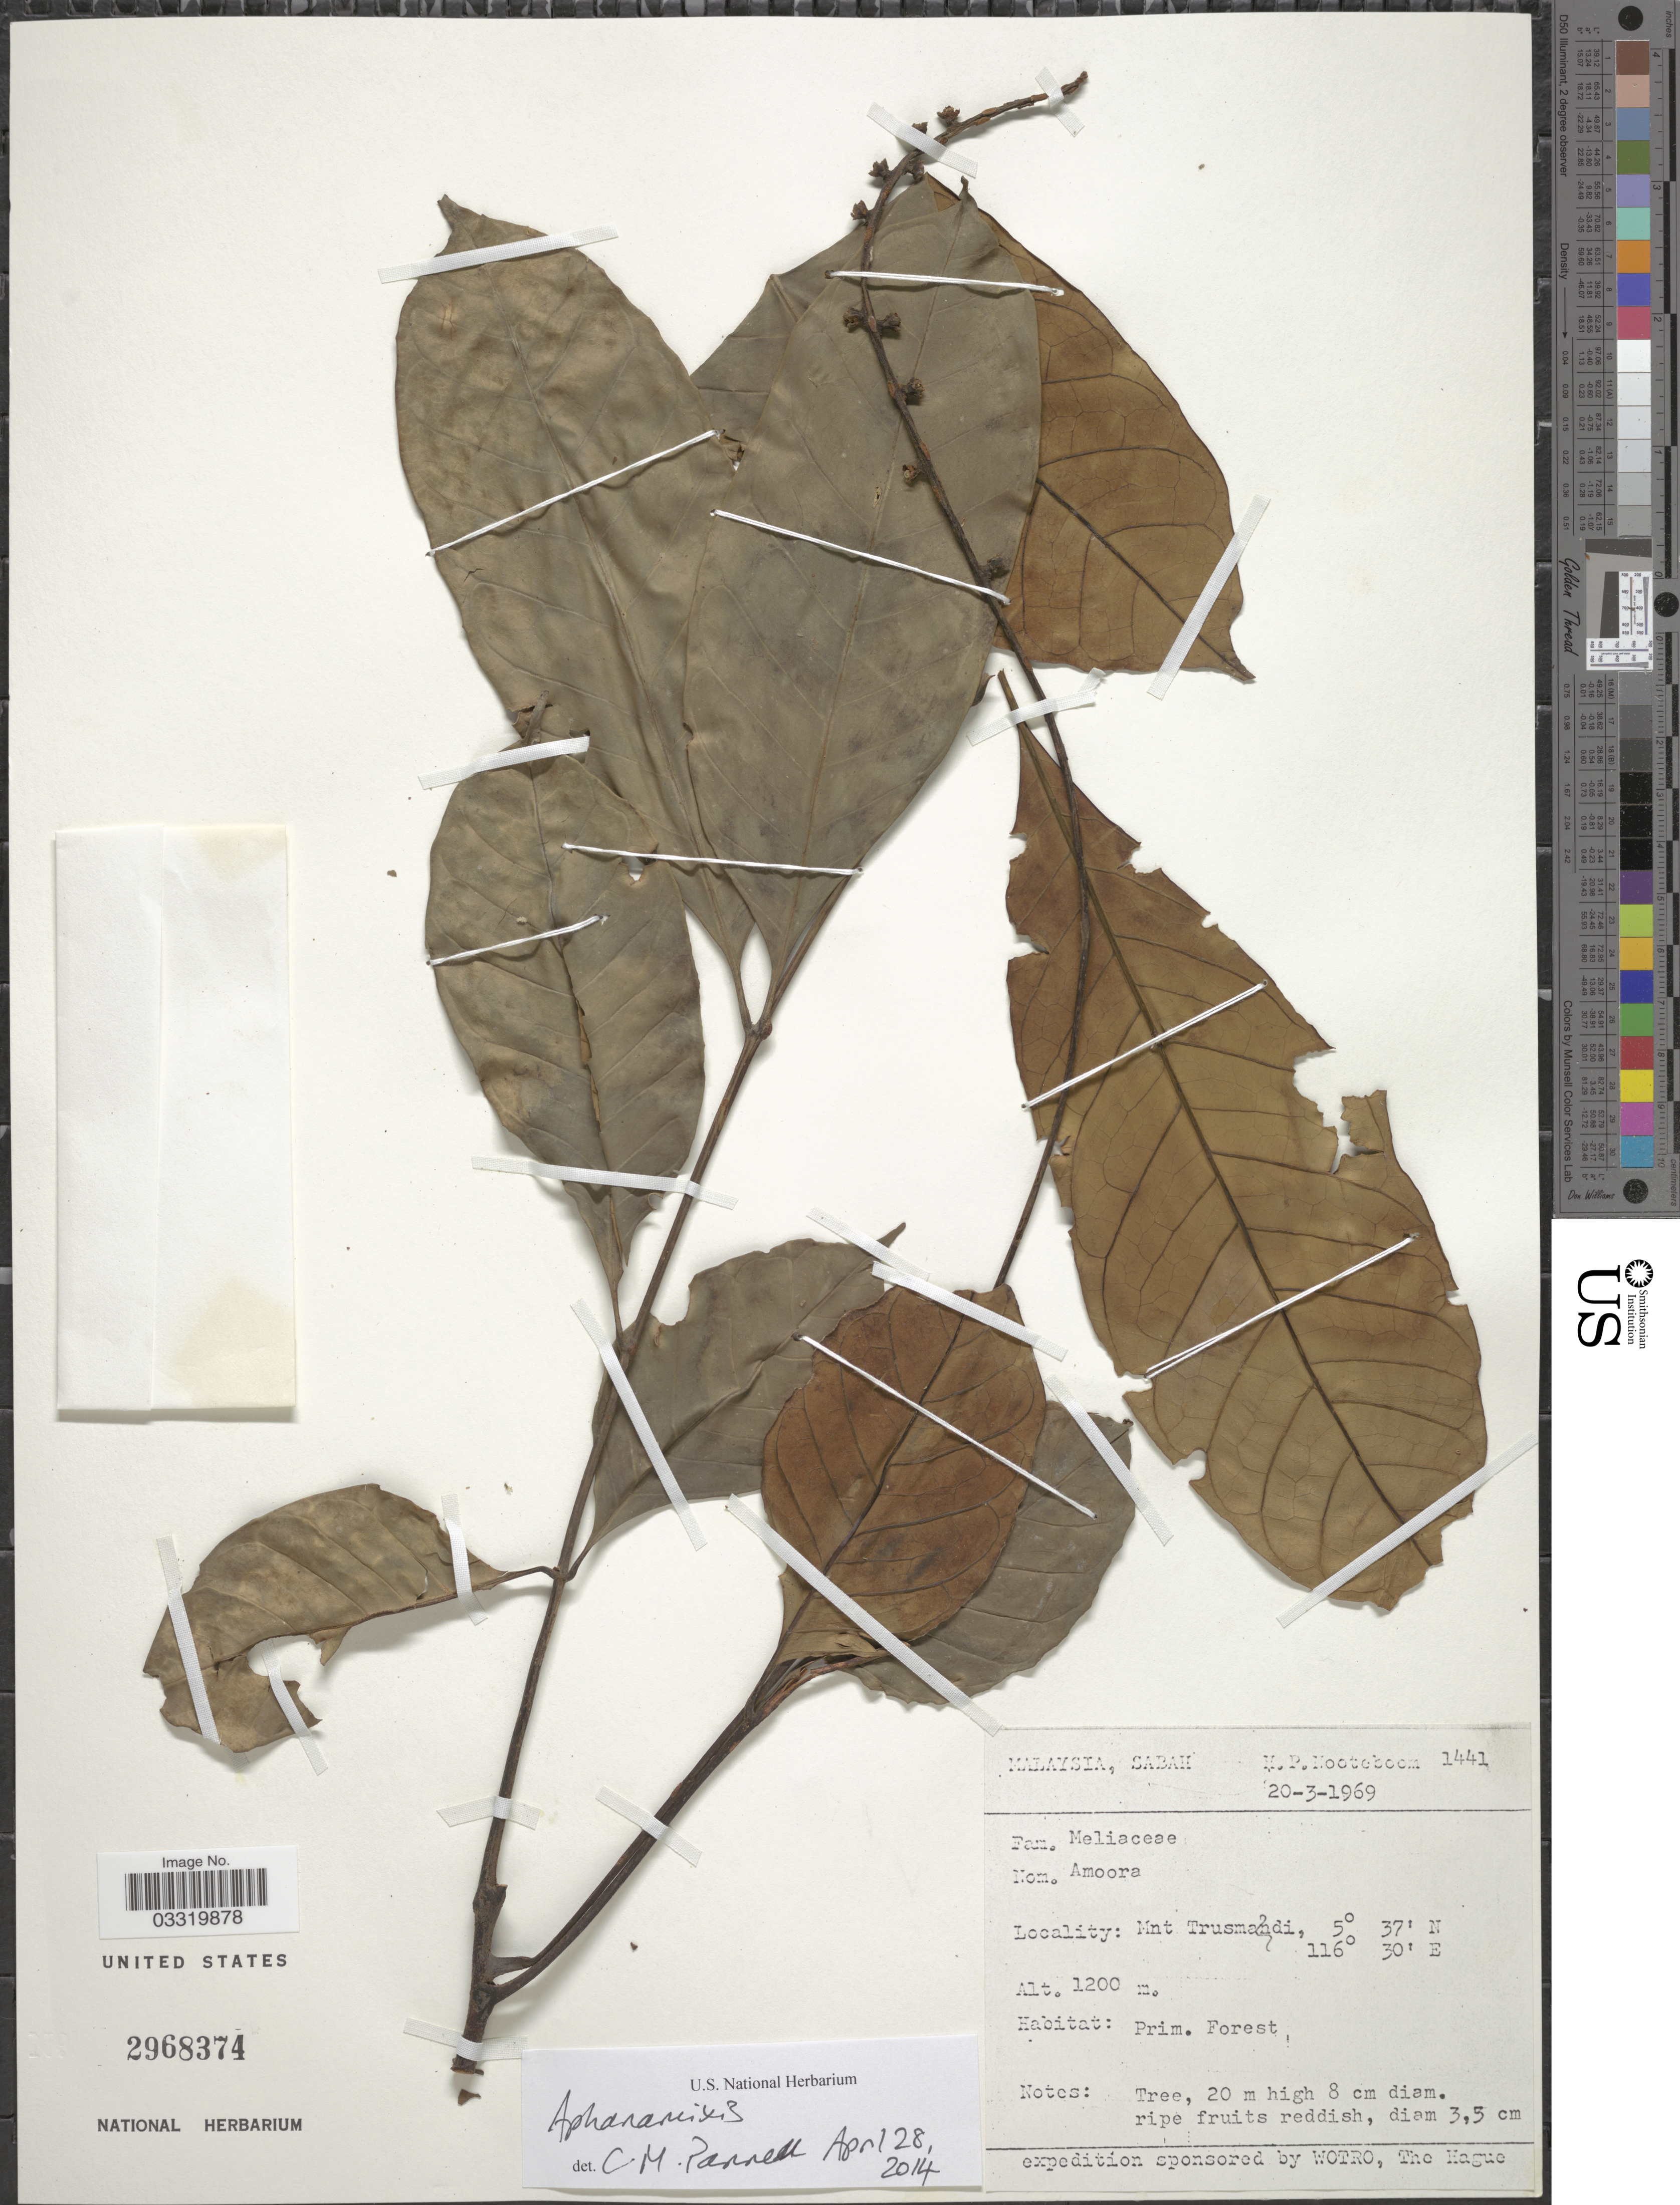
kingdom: Plantae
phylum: Tracheophyta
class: Magnoliopsida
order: Sapindales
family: Meliaceae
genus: Aphanamixis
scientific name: Aphanamixis sp.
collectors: H. P. Nooteboom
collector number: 1441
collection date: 1969-03-20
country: Malaysia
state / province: Sabah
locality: Mnt Trusmadi.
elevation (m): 1200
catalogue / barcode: US 2968374